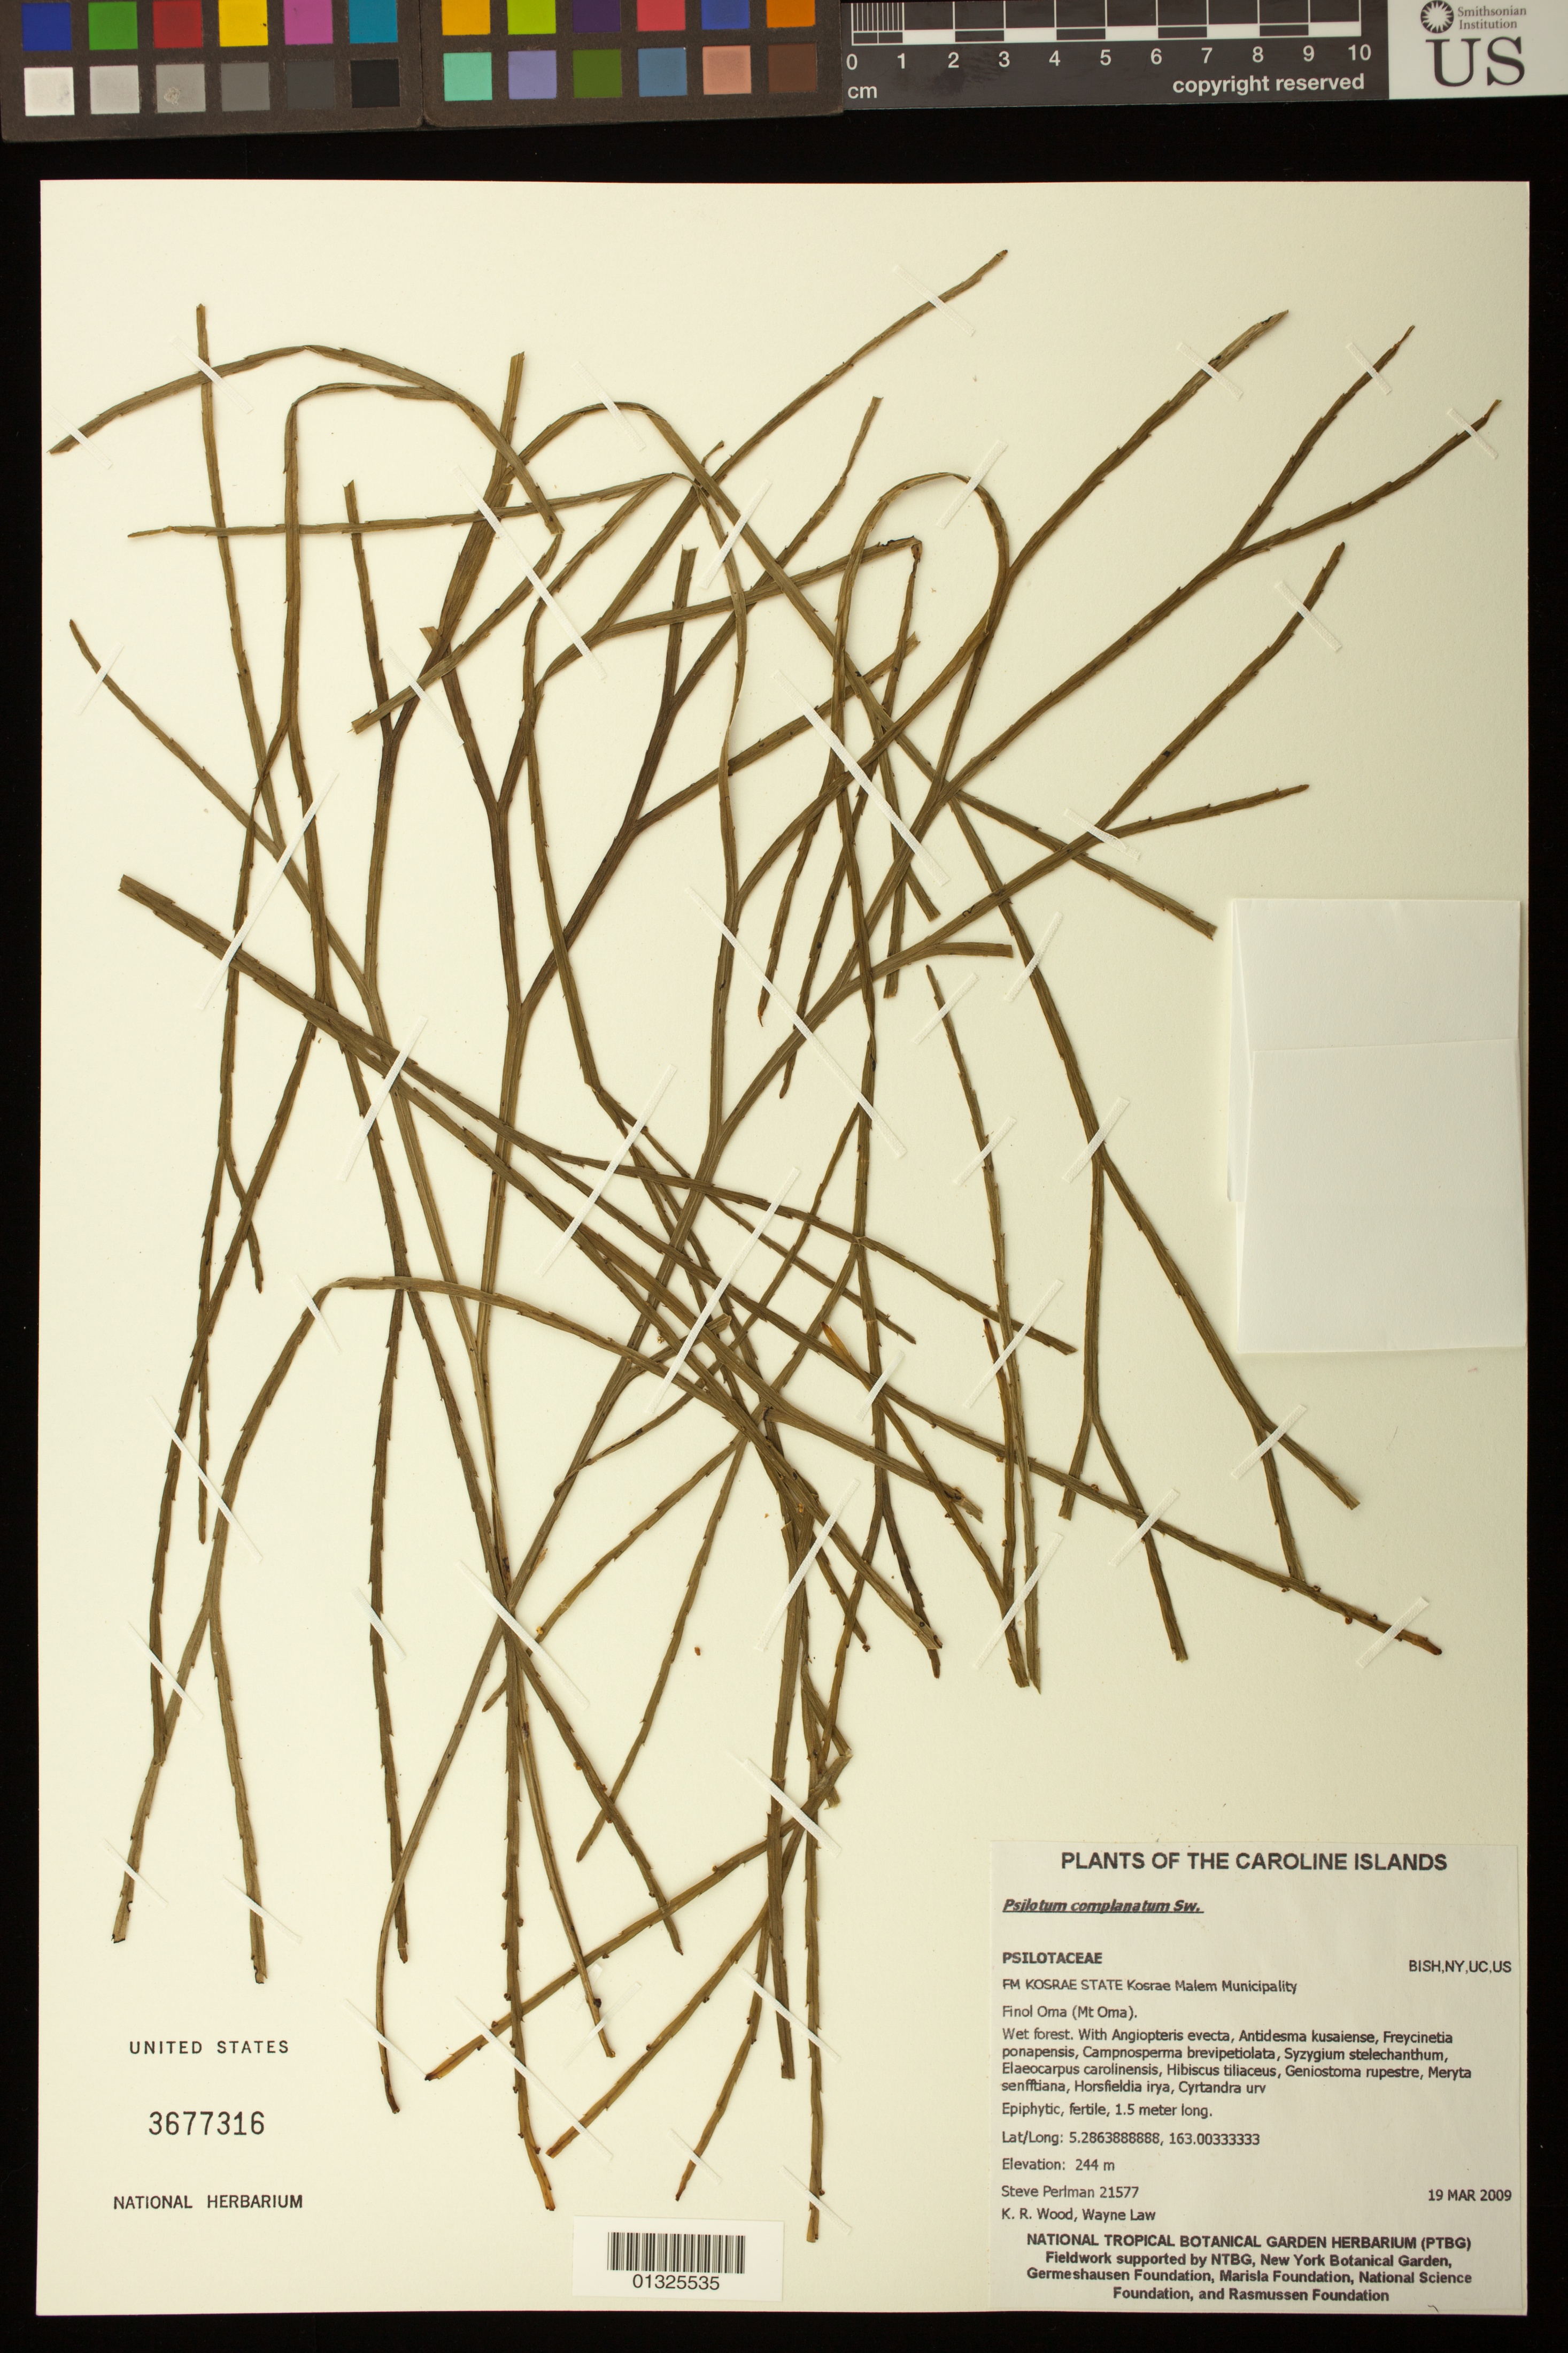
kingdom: Plantae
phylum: Tracheophyta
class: Polypodiopsida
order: Psilotales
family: Psilotaceae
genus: Psilotum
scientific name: Psilotum complanatum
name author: Sw.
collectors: S. P. Perlman, K. R. Wood & W. Law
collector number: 21577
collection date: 2009-03-19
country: Micronesia, Federated States of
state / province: Kosrae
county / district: Malem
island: Kosrae [Kusaie]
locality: Finol Oma (Mt. Oma).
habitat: Wet forest.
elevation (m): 244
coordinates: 5.2863888888, 163.00333333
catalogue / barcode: US 3677316